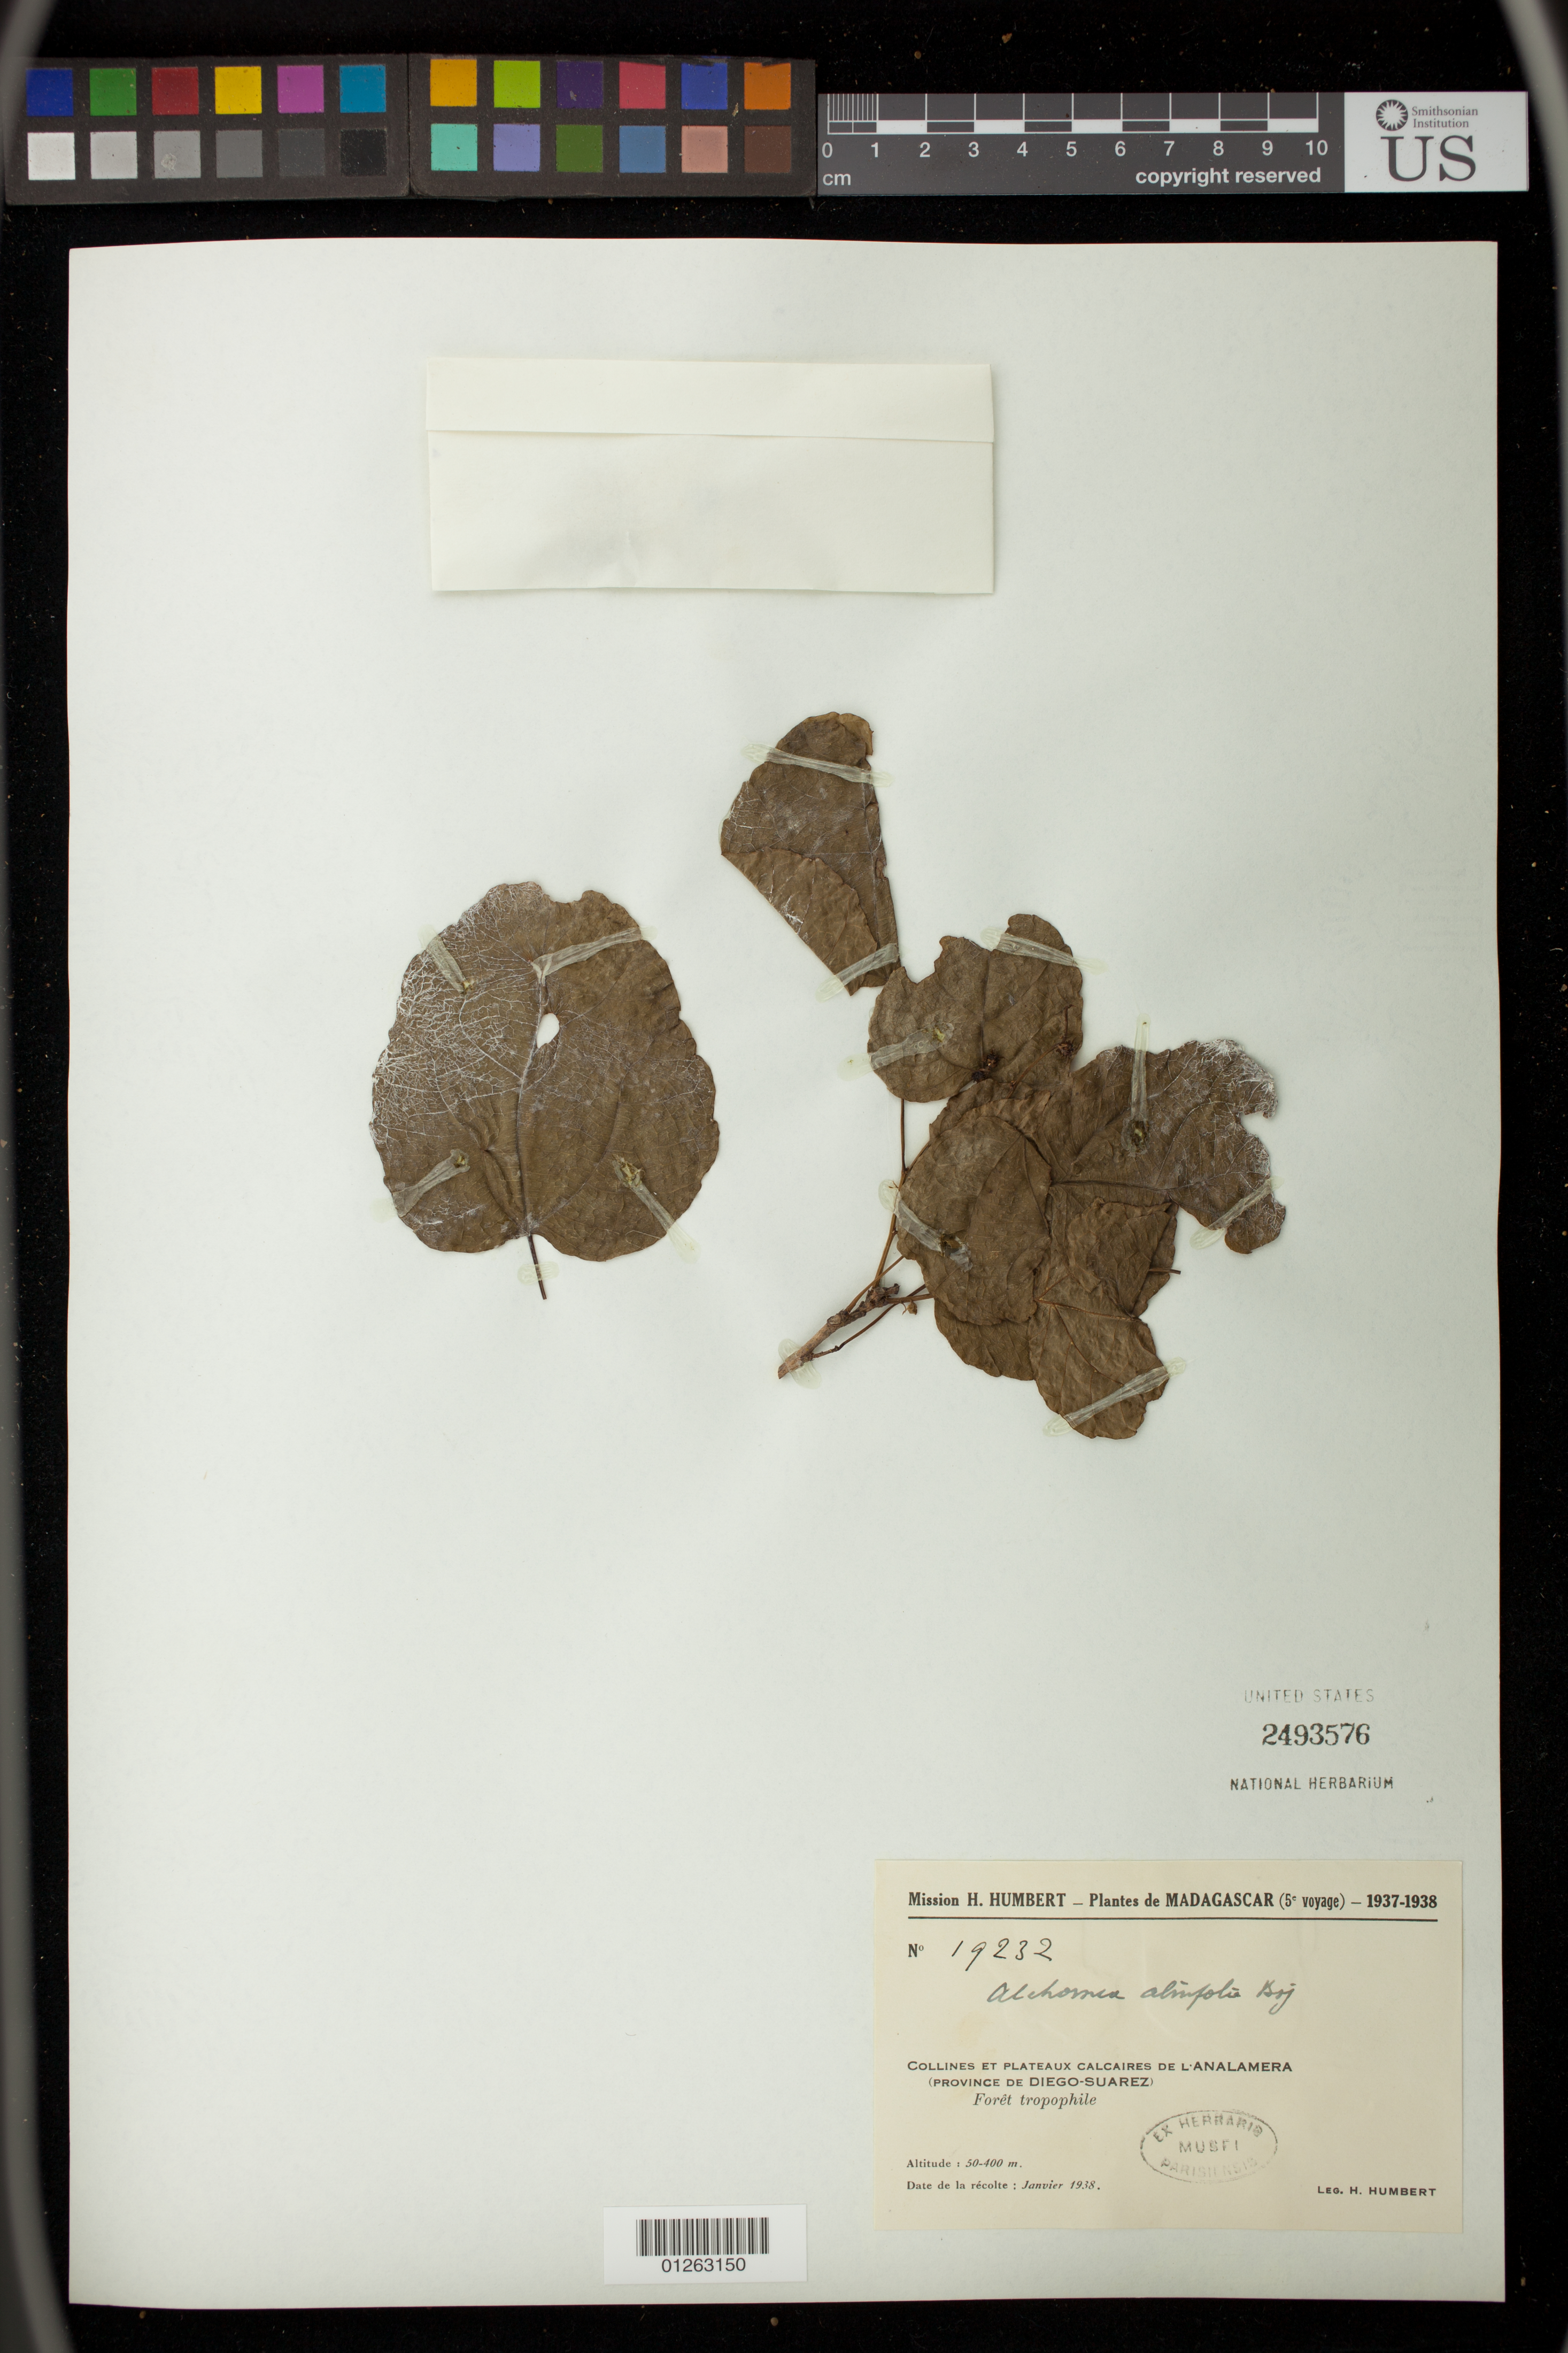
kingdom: Plantae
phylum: Tracheophyta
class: Magnoliopsida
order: Malpighiales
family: Euphorbiaceae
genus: Alchornea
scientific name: Alchornea trewioides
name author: (Benth.) Müll. Arg.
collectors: H. Humbert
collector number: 19232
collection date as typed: Jan 1938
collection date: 1938-01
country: Madagascar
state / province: Diana / Sava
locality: Collines et Plateau Xcalcaires de l'Analamera secteur Nord du domaine Occidental.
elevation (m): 50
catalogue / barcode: US 2493576